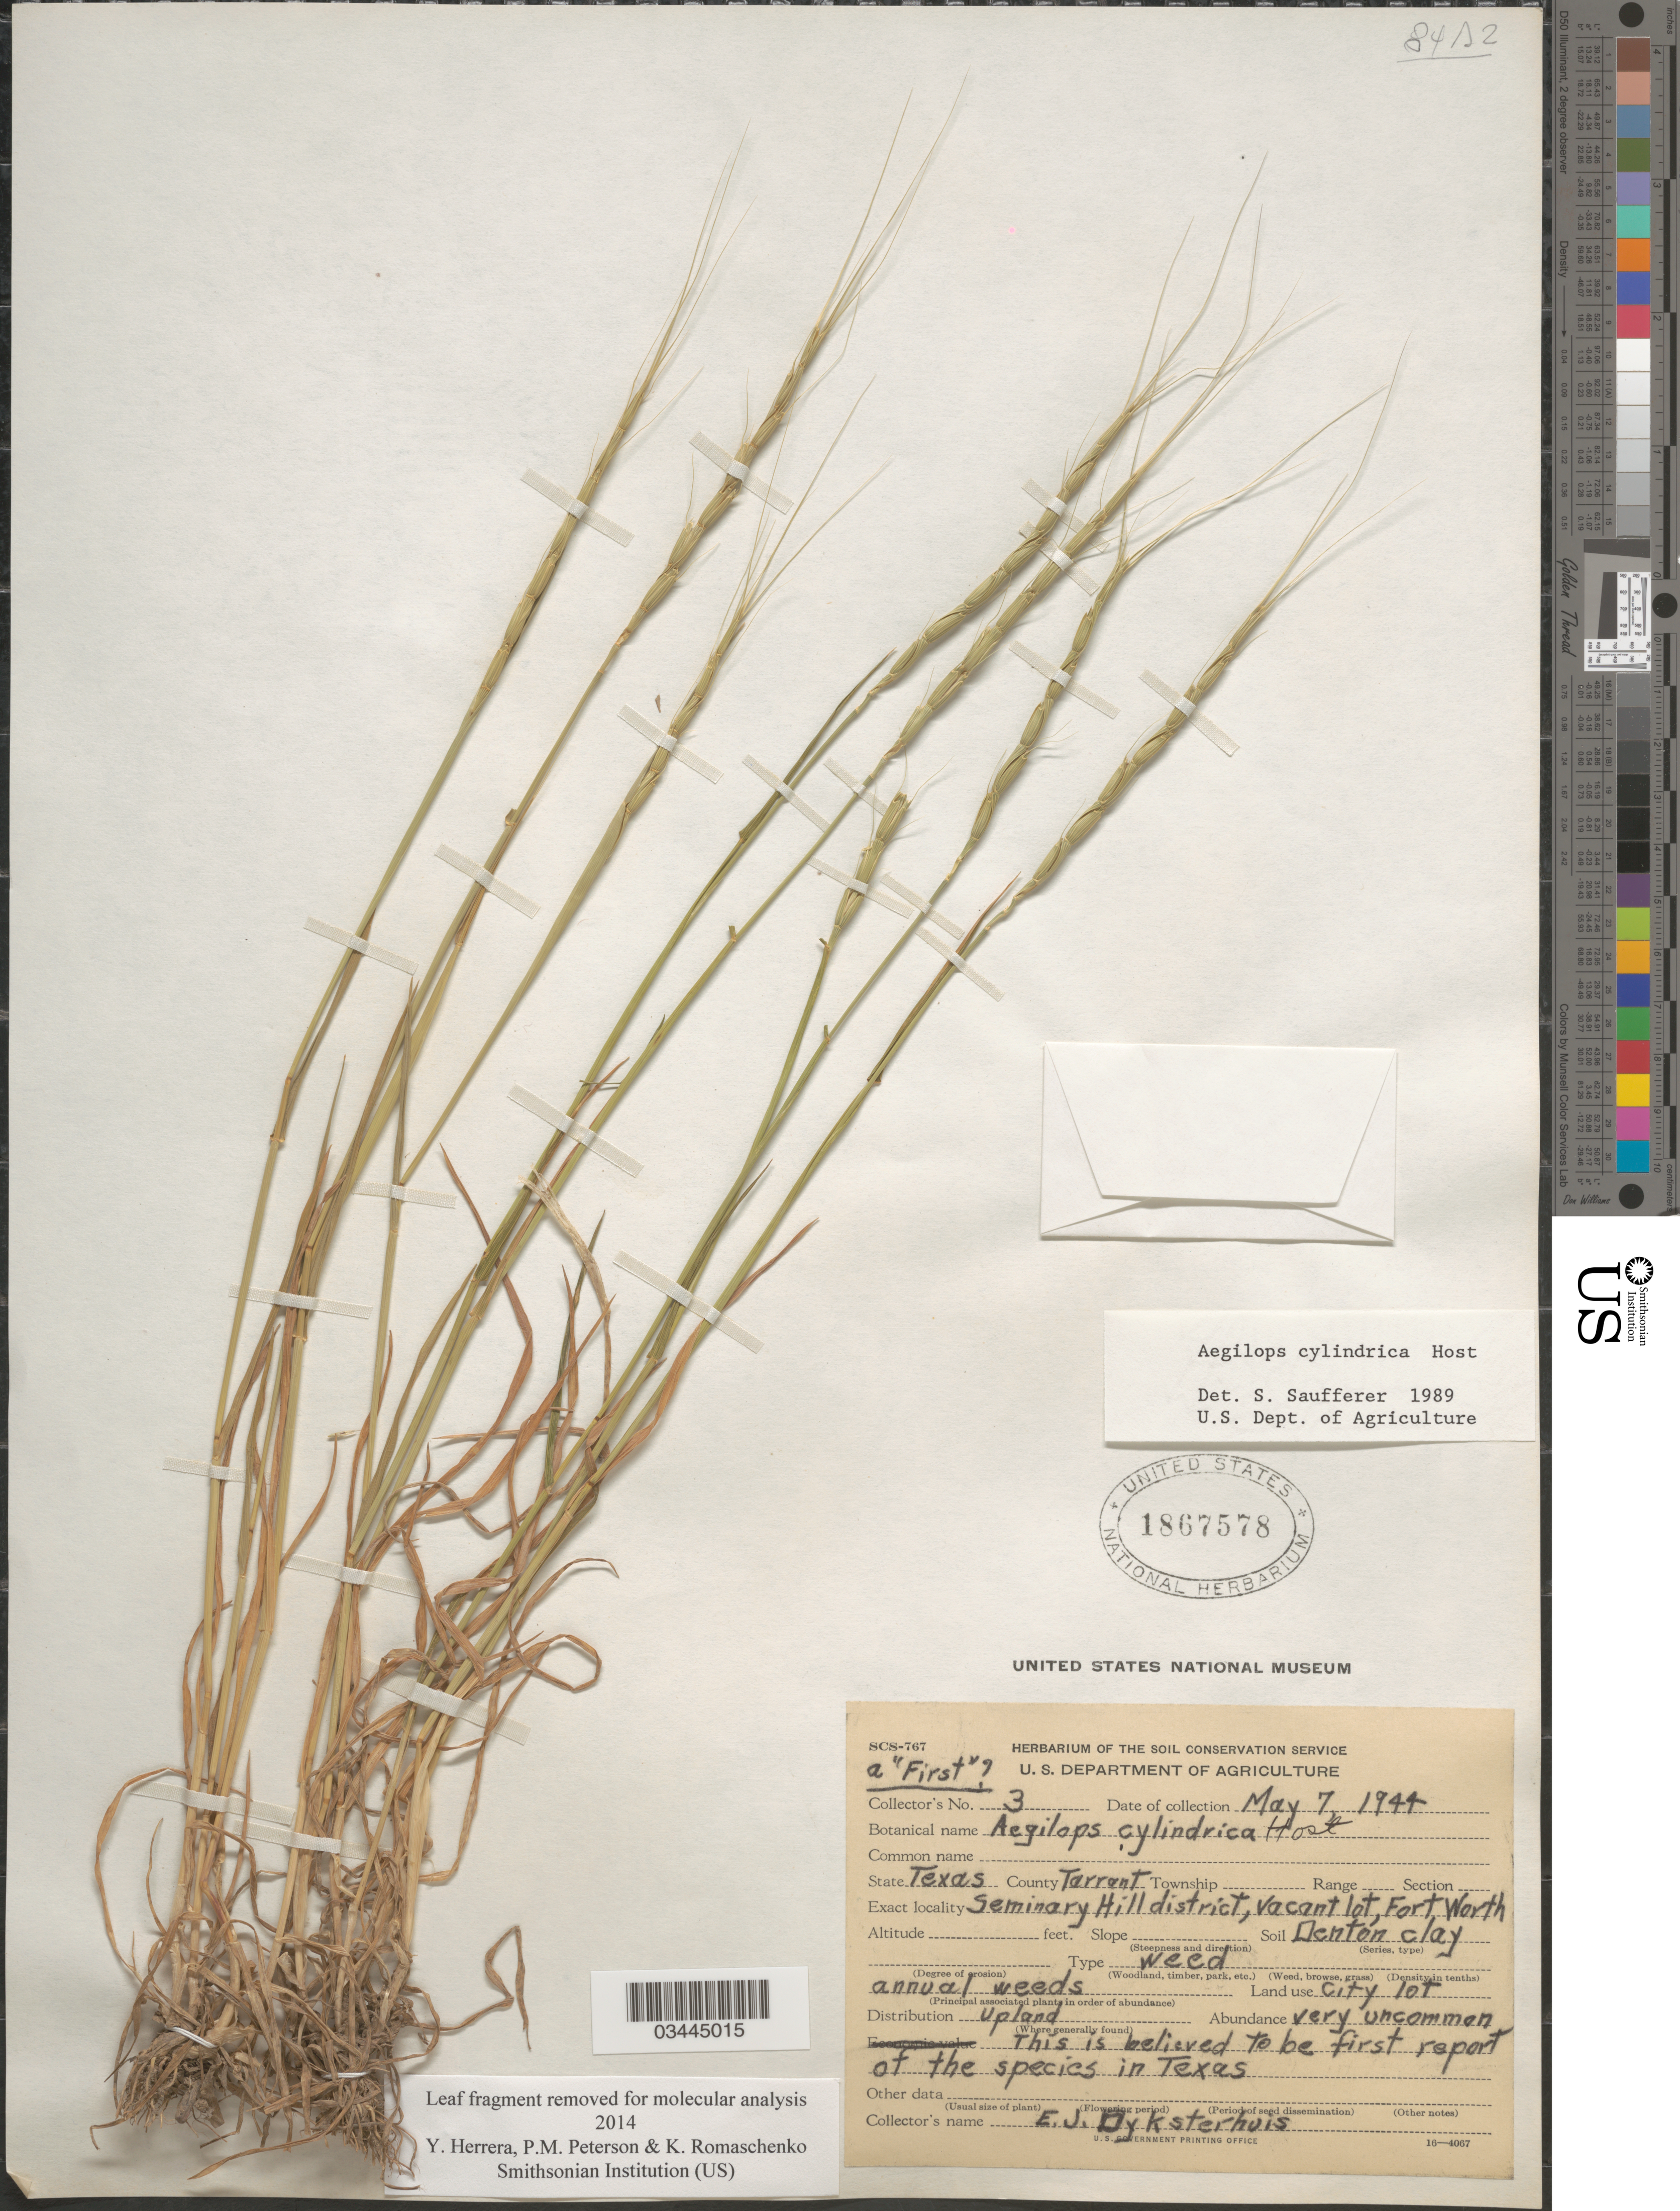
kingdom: Plantae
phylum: Tracheophyta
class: Liliopsida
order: Poales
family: Poaceae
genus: Aegilops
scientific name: Aegilops cylindrica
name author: Host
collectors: E. Dyksterhuis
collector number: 3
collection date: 1944-05-07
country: United States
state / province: Texas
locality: County Tarrant. Seminary Hill district, vacant lot, Fort Worth.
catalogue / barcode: US 1867578